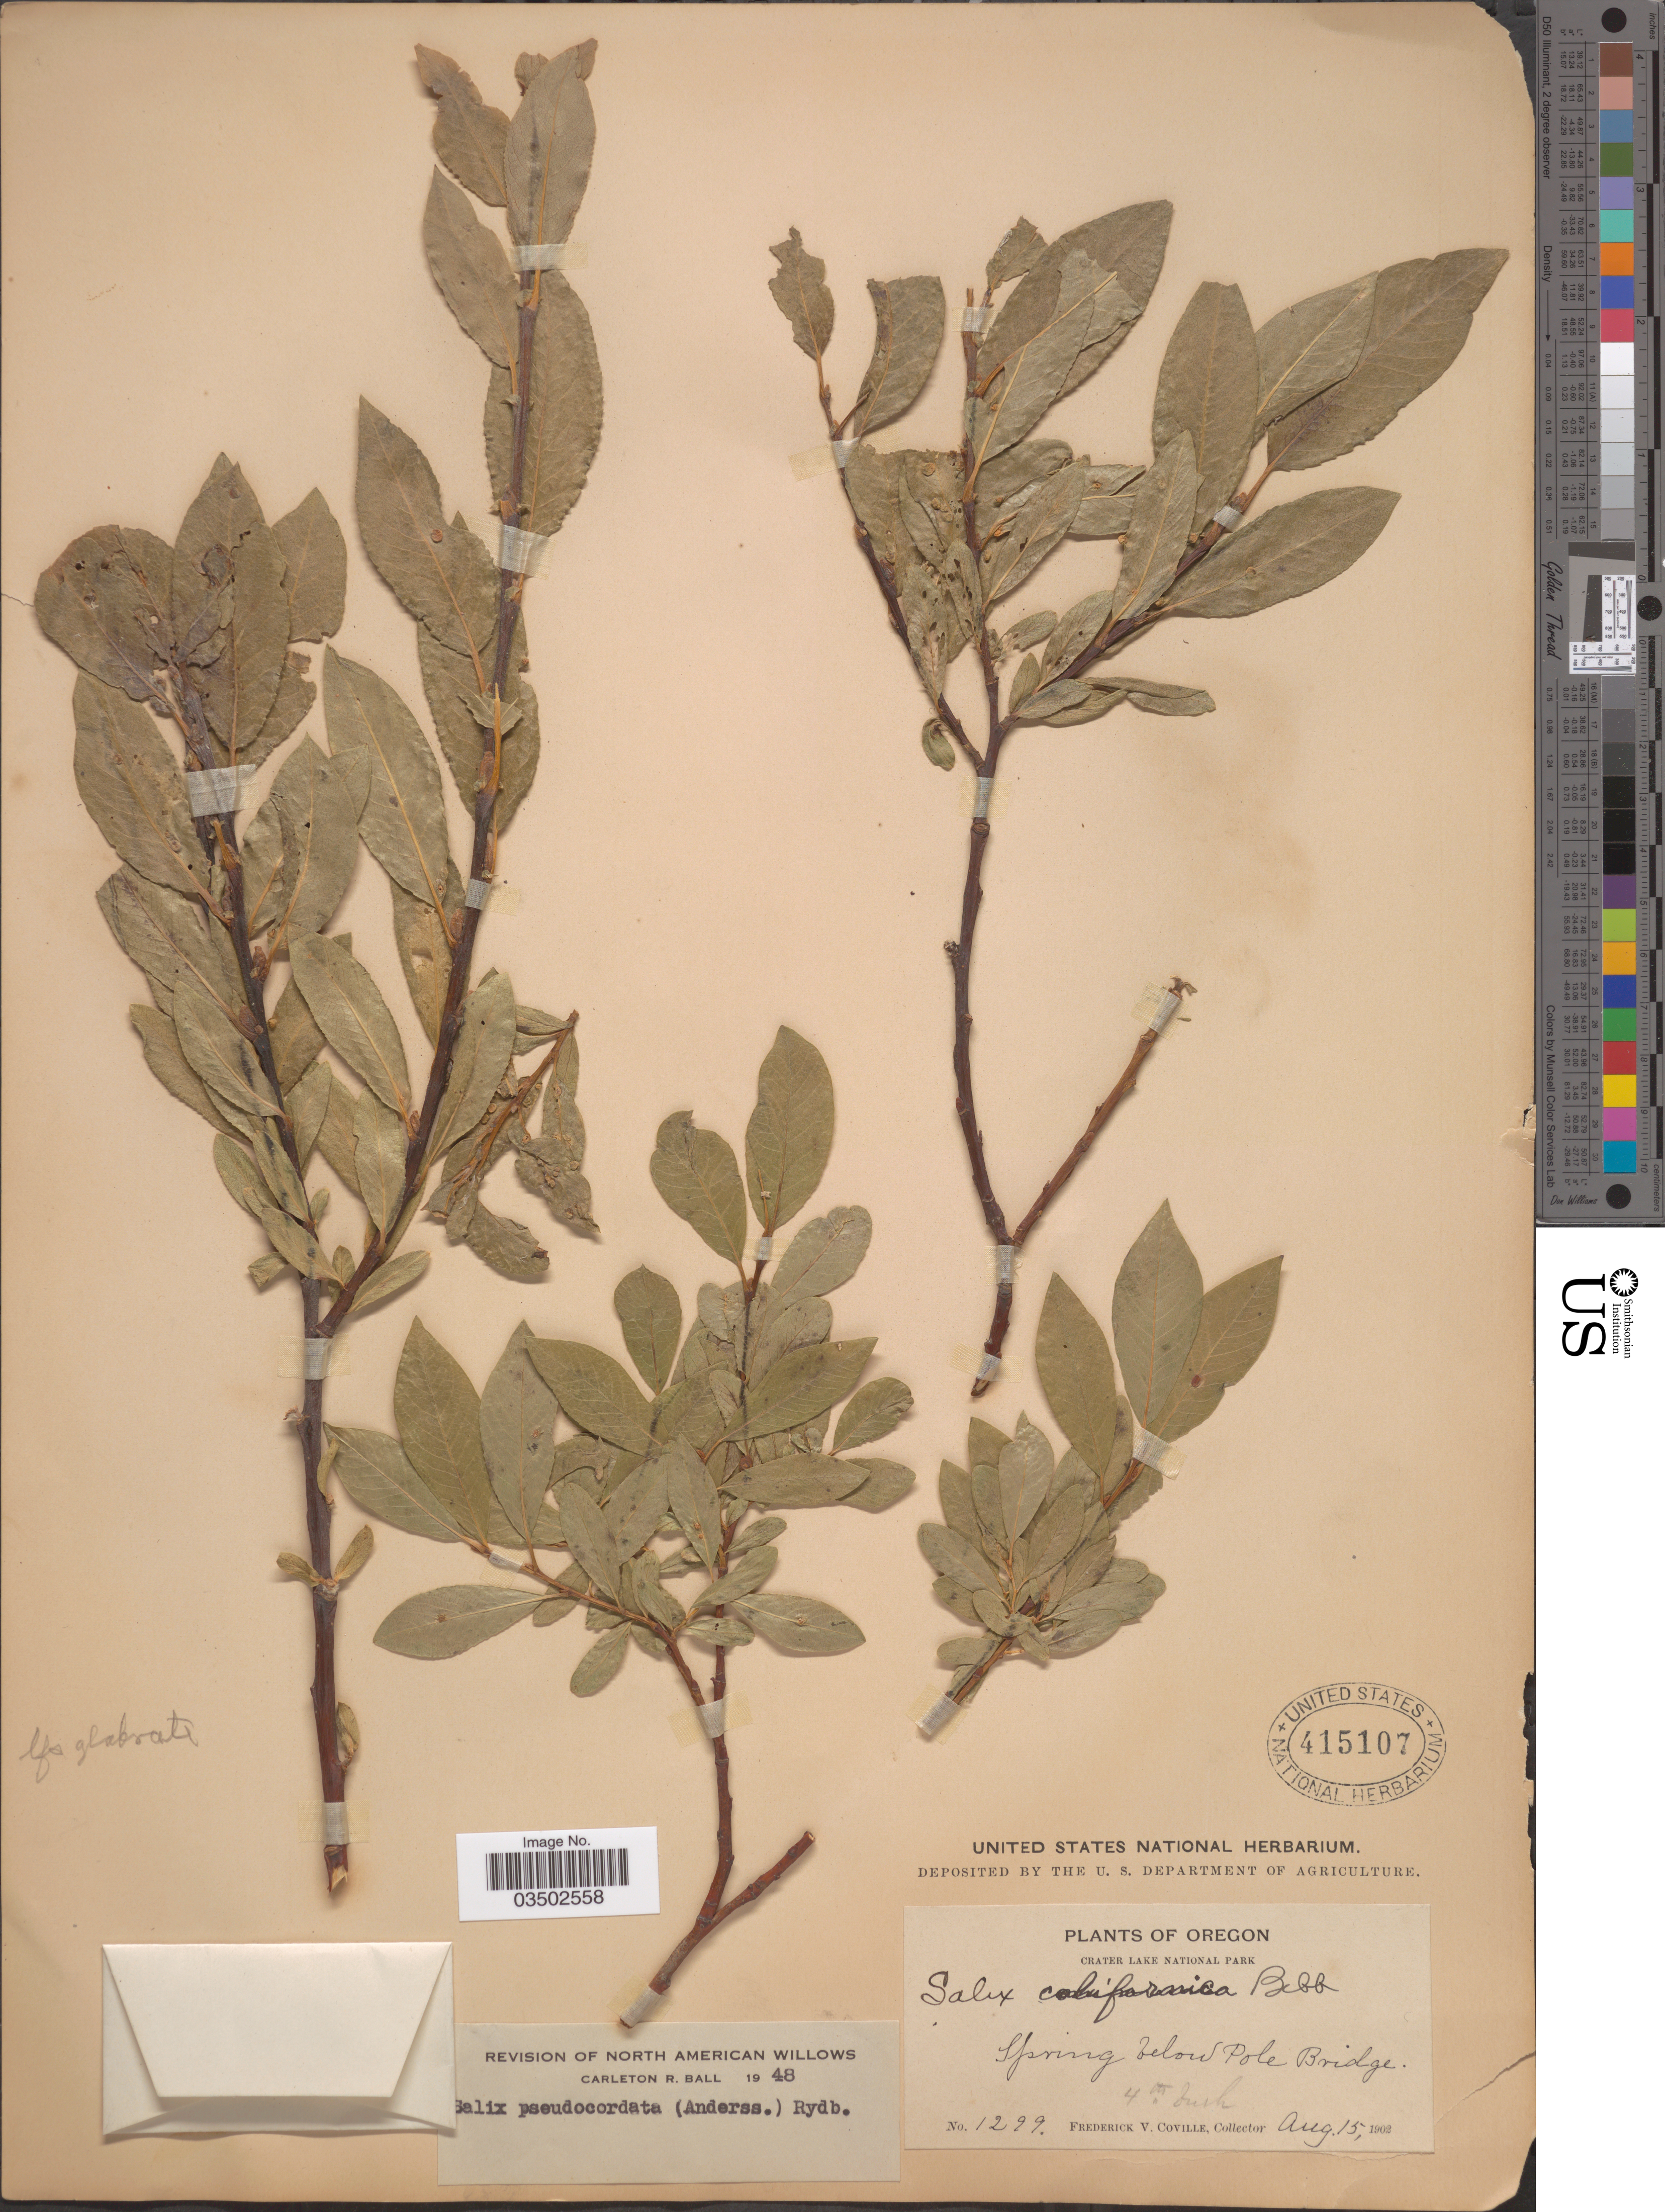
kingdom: Plantae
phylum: Tracheophyta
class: Magnoliopsida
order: Malpighiales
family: Salicaceae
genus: Salix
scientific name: Salix pseudocordata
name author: (Andersson) Andersson ex Rydb.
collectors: F. V. Coville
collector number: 1299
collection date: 1902-08-15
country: United States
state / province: Oregon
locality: Crater Lake National Park. Spring below Pole Bridge.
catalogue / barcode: US 415107